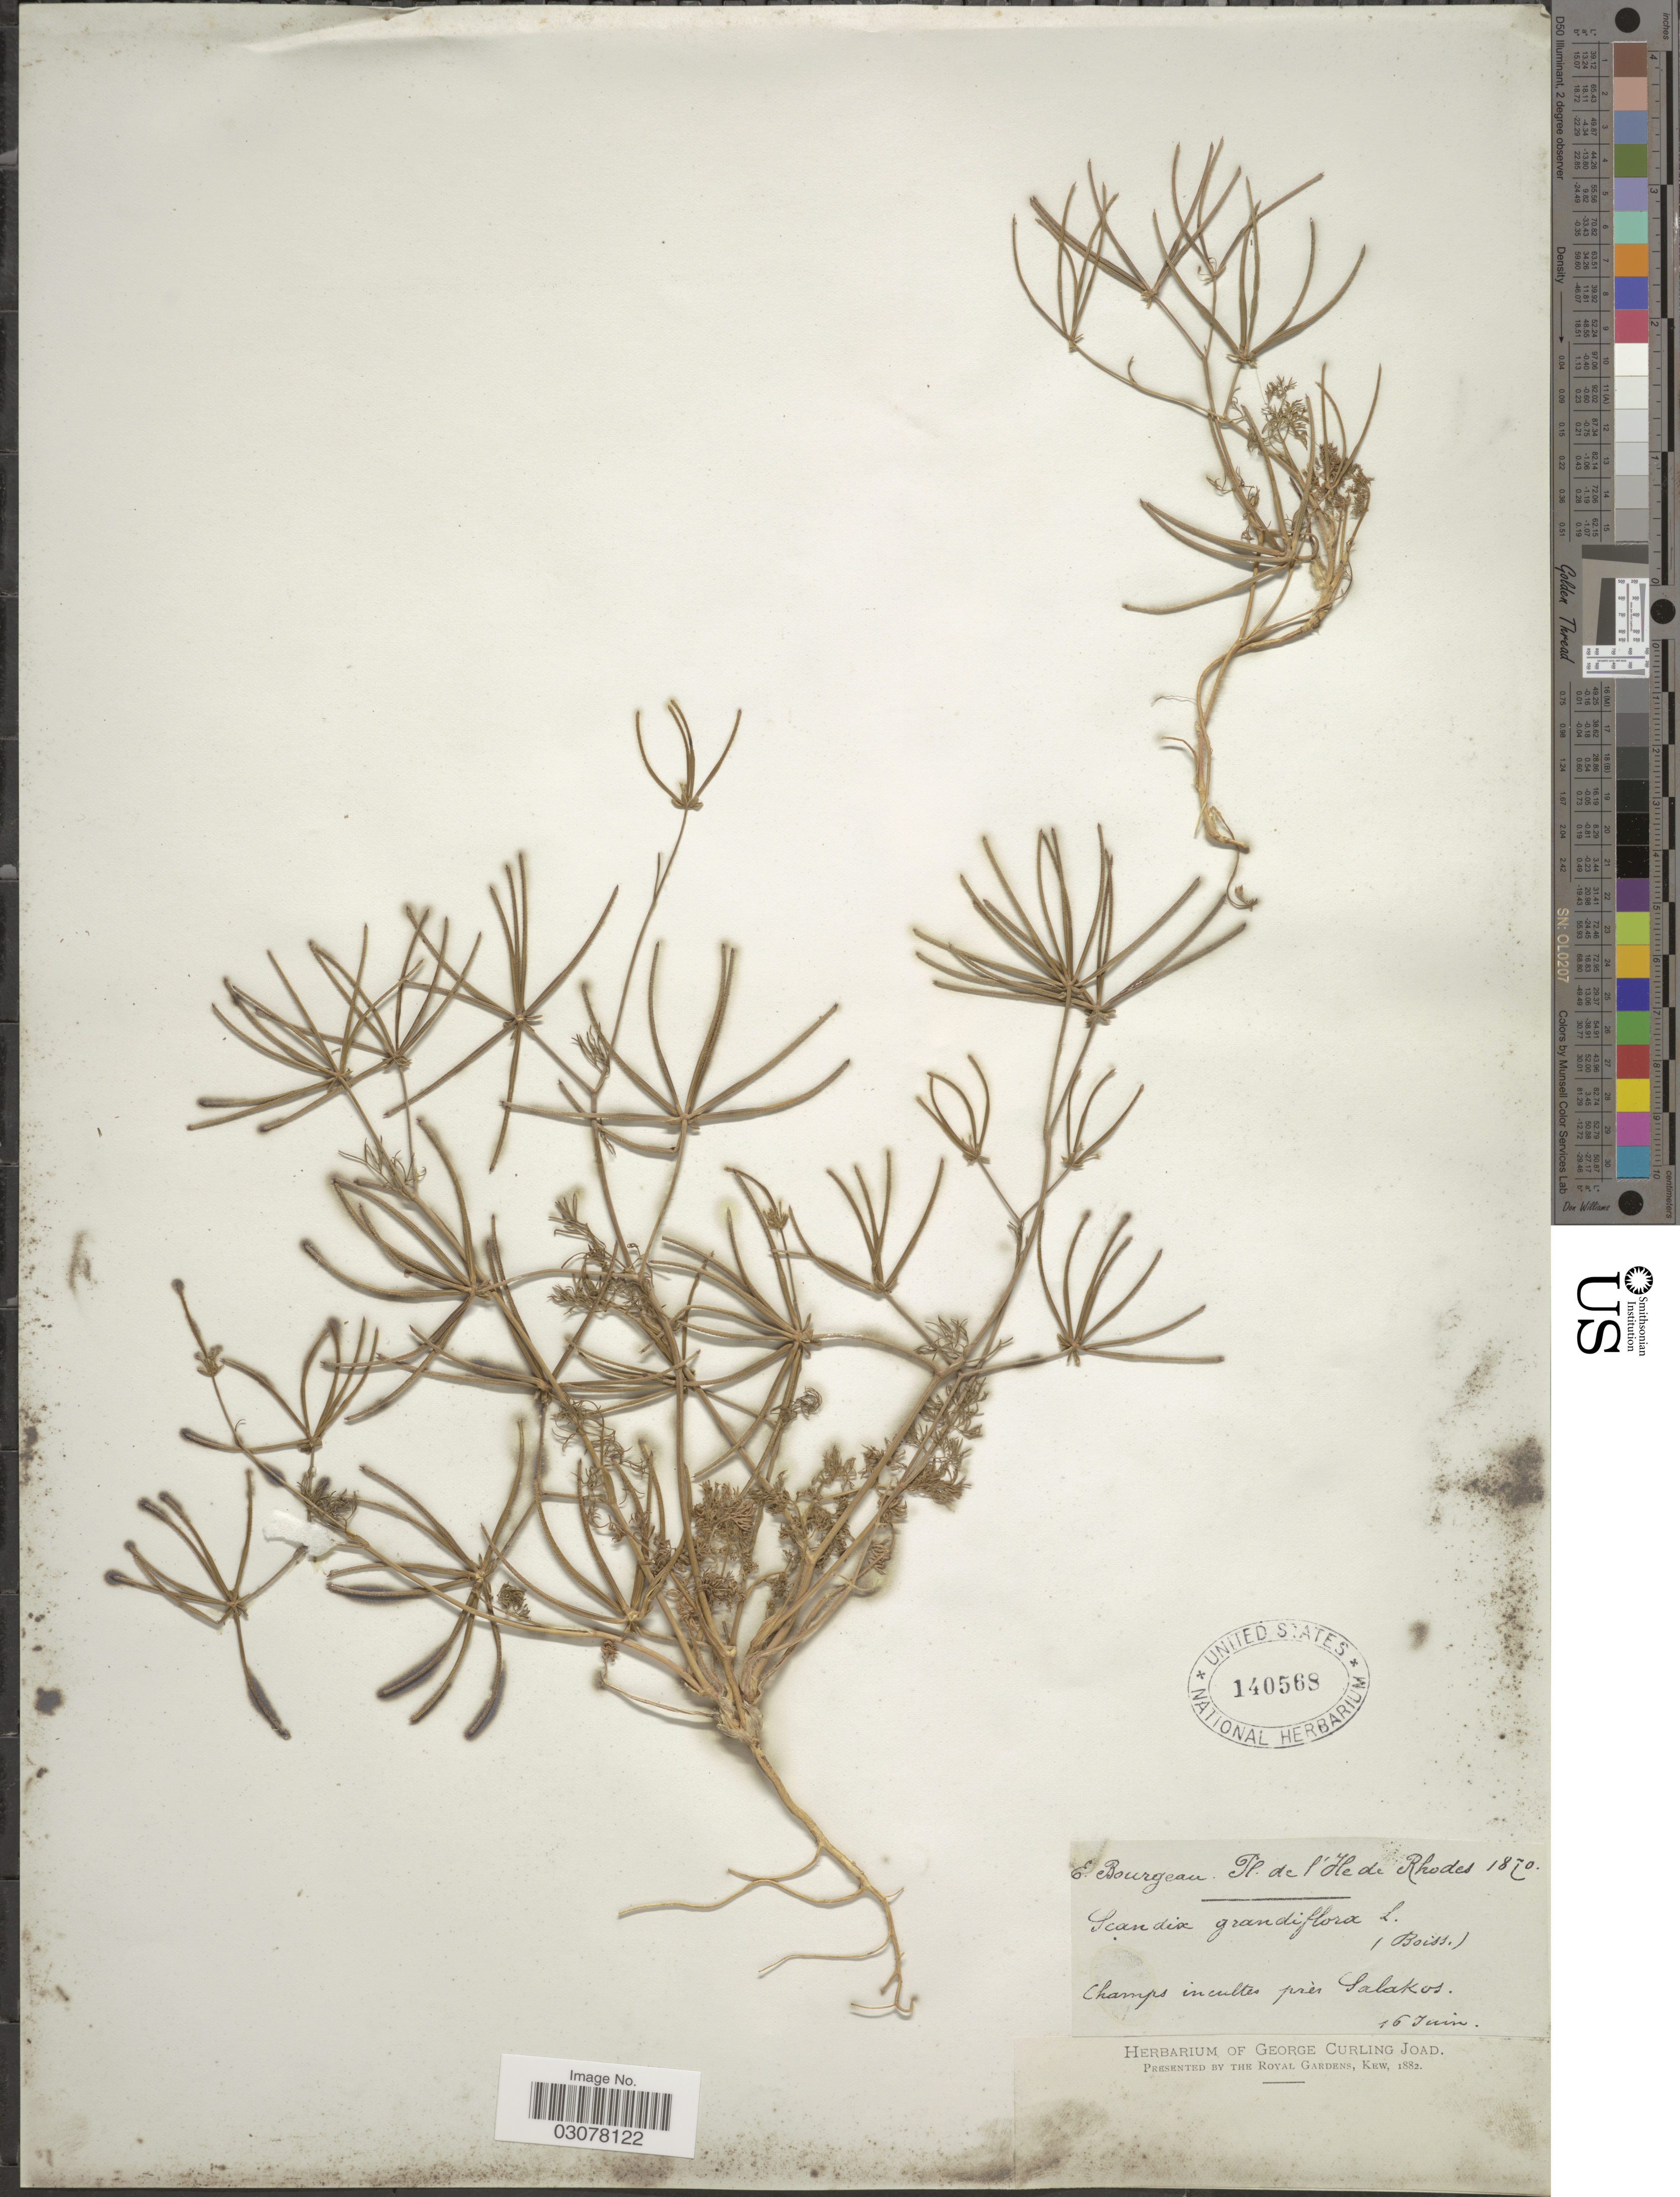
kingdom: Plantae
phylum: Tracheophyta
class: Magnoliopsida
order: Apiales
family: Apiaceae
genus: Scandix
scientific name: Scandix grandiflora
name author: L.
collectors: E. Bourgeau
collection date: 1870-06-16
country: Greece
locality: Ile de Rhodes. Près Salakos.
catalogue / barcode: US 140568